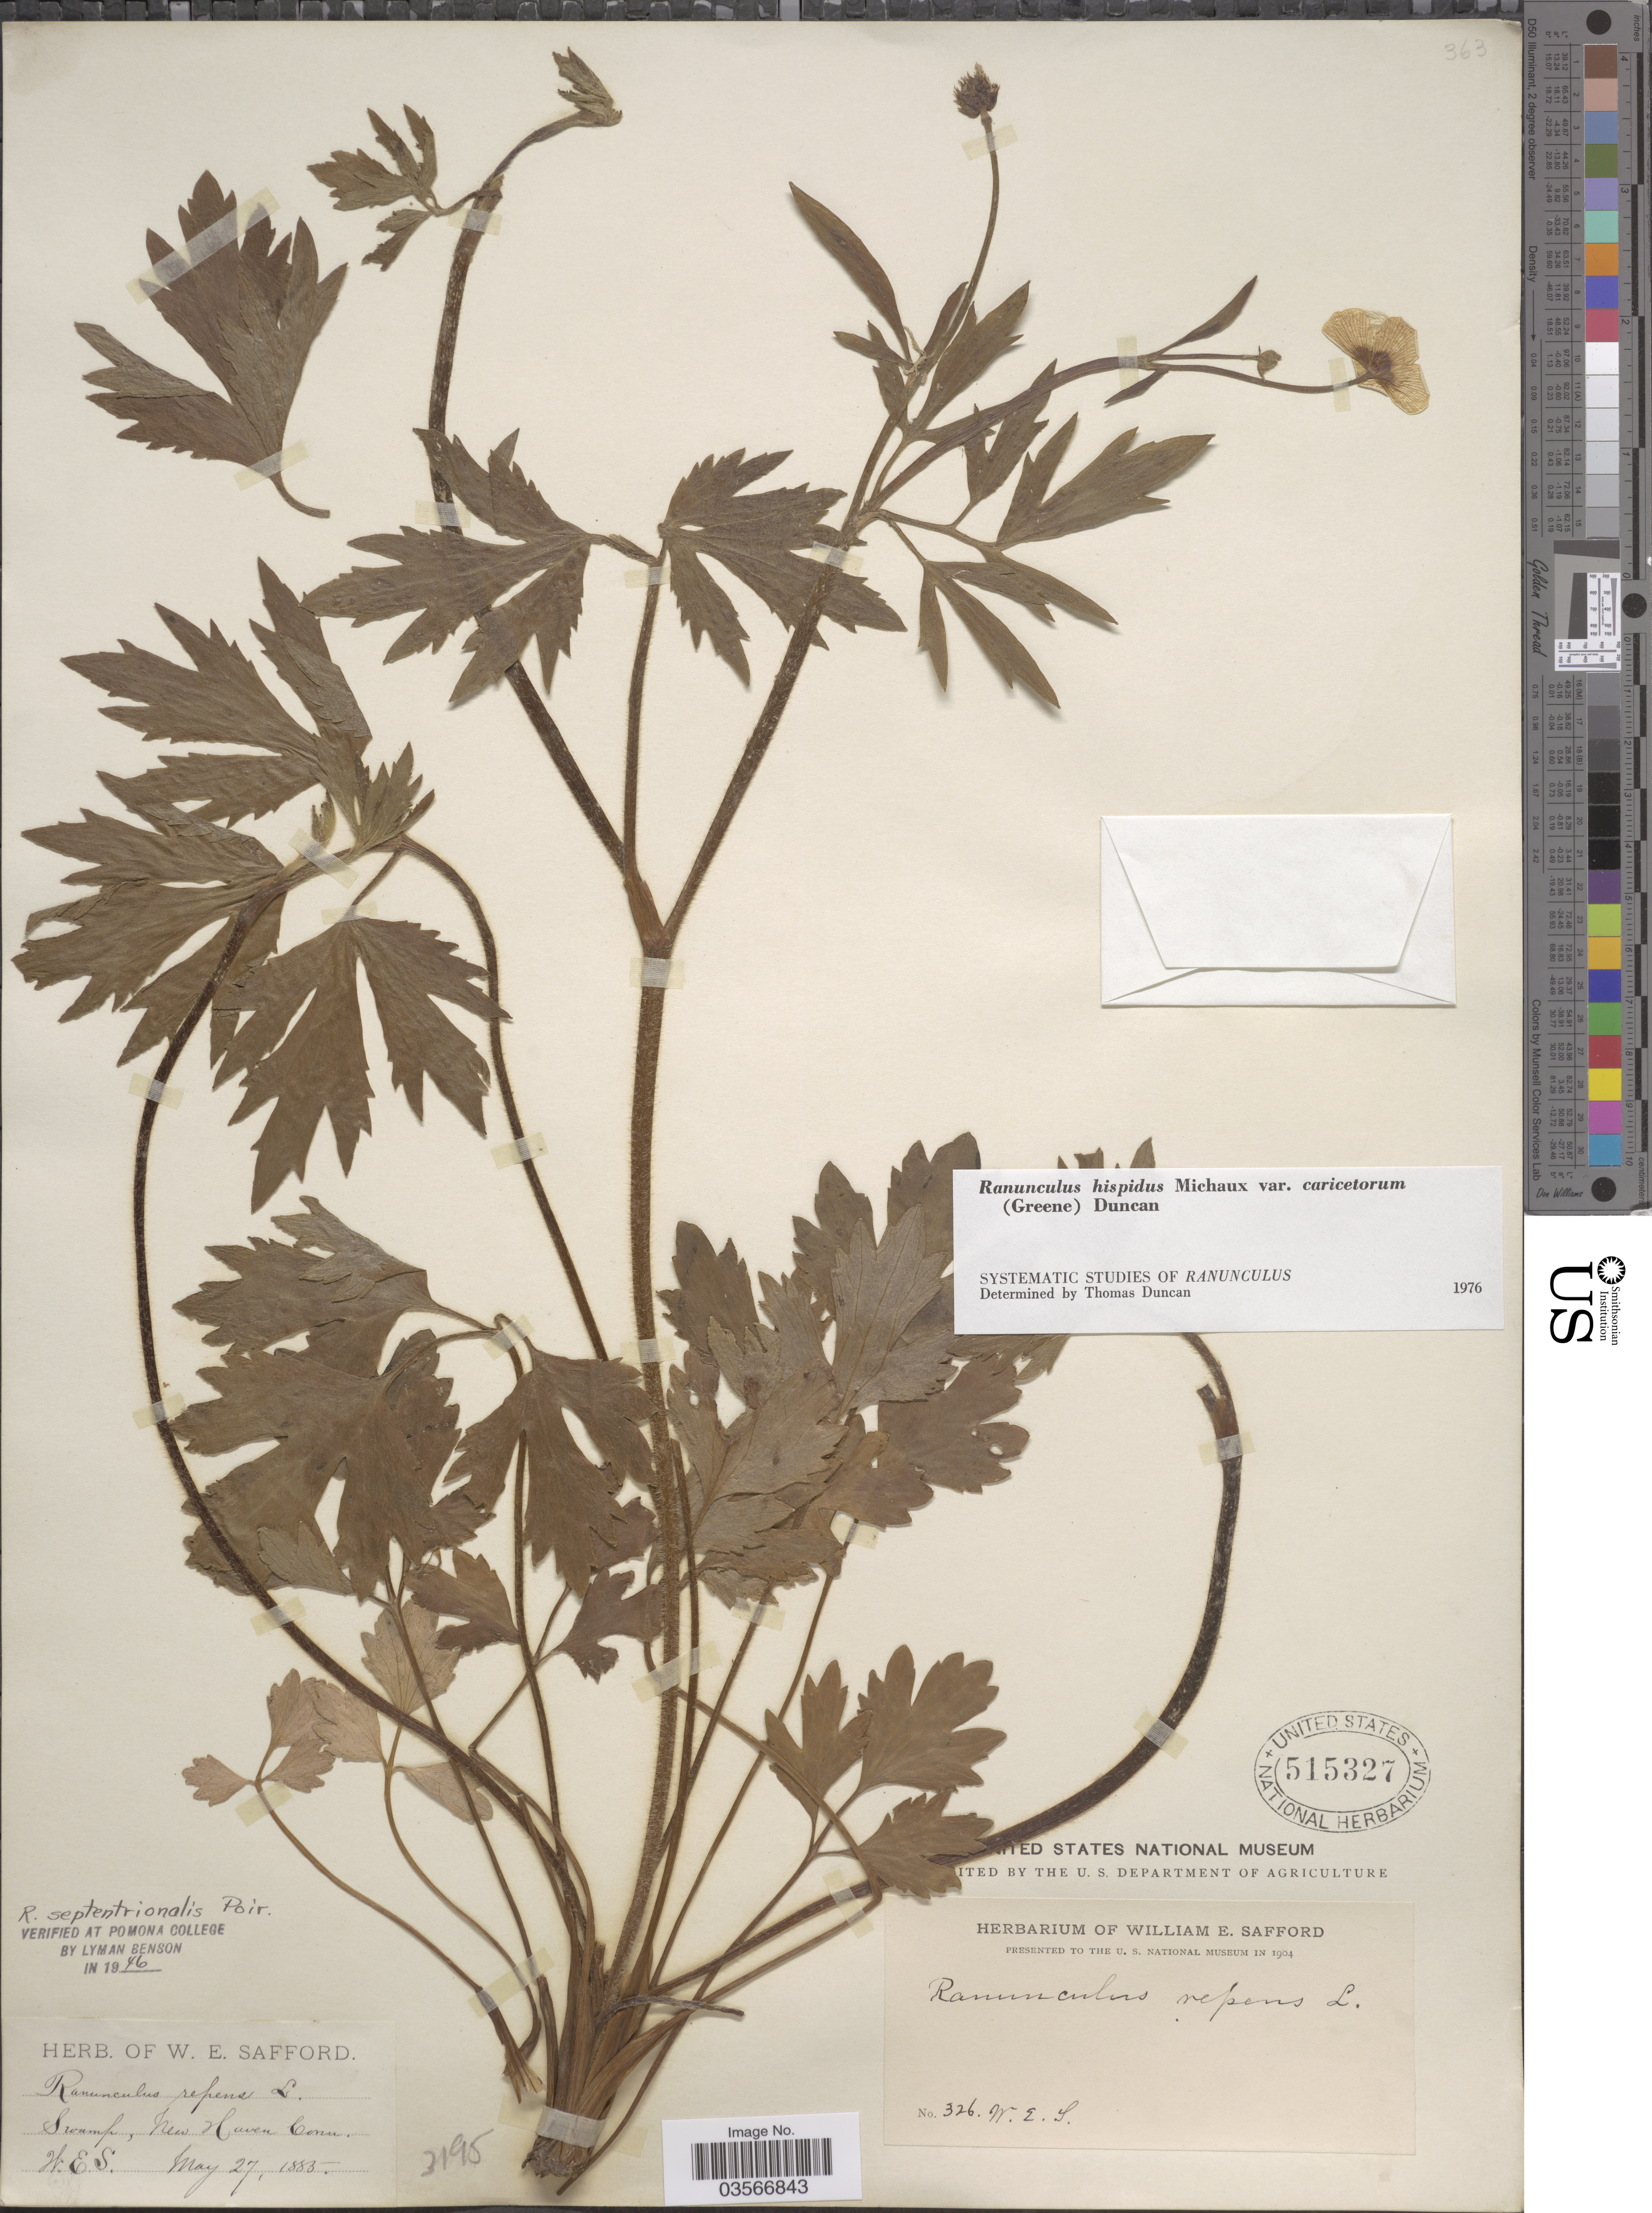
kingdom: Plantae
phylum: Tracheophyta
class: Magnoliopsida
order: Ranunculales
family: Ranunculaceae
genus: Ranunculus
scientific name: Ranunculus hispidus var. caricetorum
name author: Michx.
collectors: W. E. Safford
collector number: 326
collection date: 1883-05-27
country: United States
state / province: Connecticut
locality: Swamp, New Haven.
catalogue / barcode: US 515327